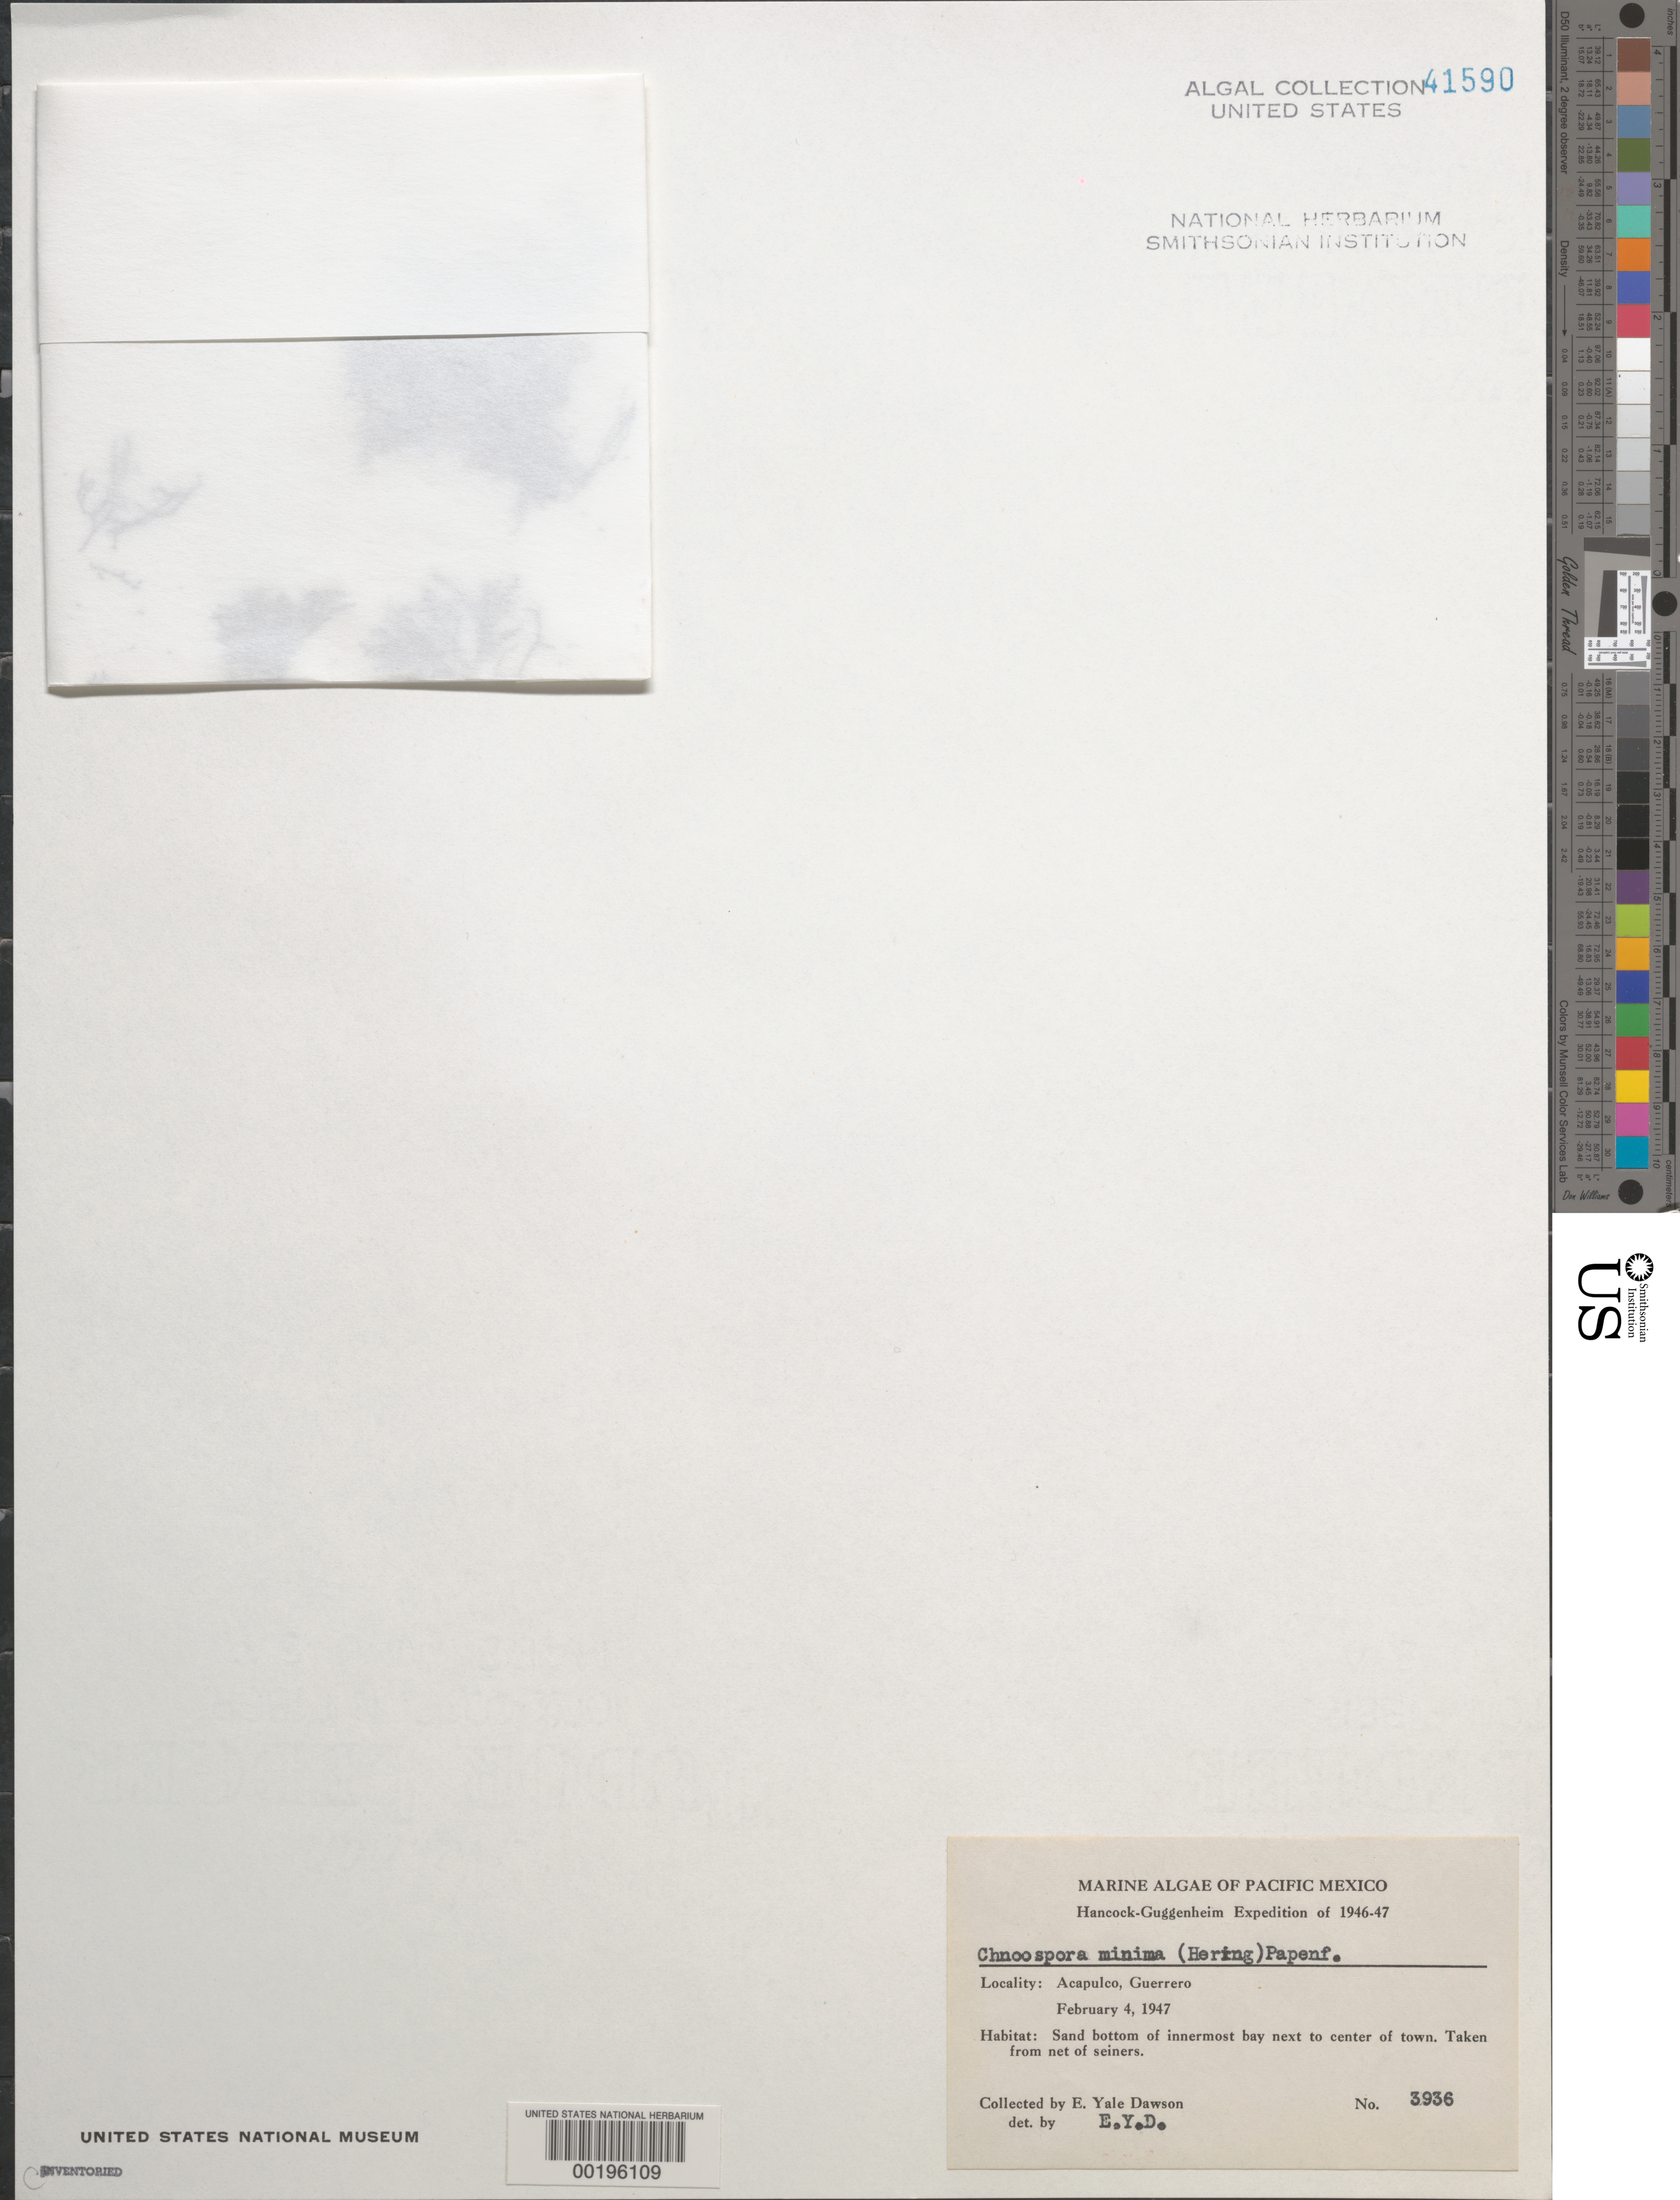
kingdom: Chromista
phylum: Ochrophyta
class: Phaeophyceae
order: Scytosiphonales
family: Scytosiphonaceae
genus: Chnoospora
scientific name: Chnoospora minima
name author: (Hering) Papenf.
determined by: Dawson, E. Y.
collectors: E. Y. Dawson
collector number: EYD 3936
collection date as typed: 04 February 1947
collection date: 1947-02-04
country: Mexico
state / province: Guerrero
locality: Acapulco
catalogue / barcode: US 41590